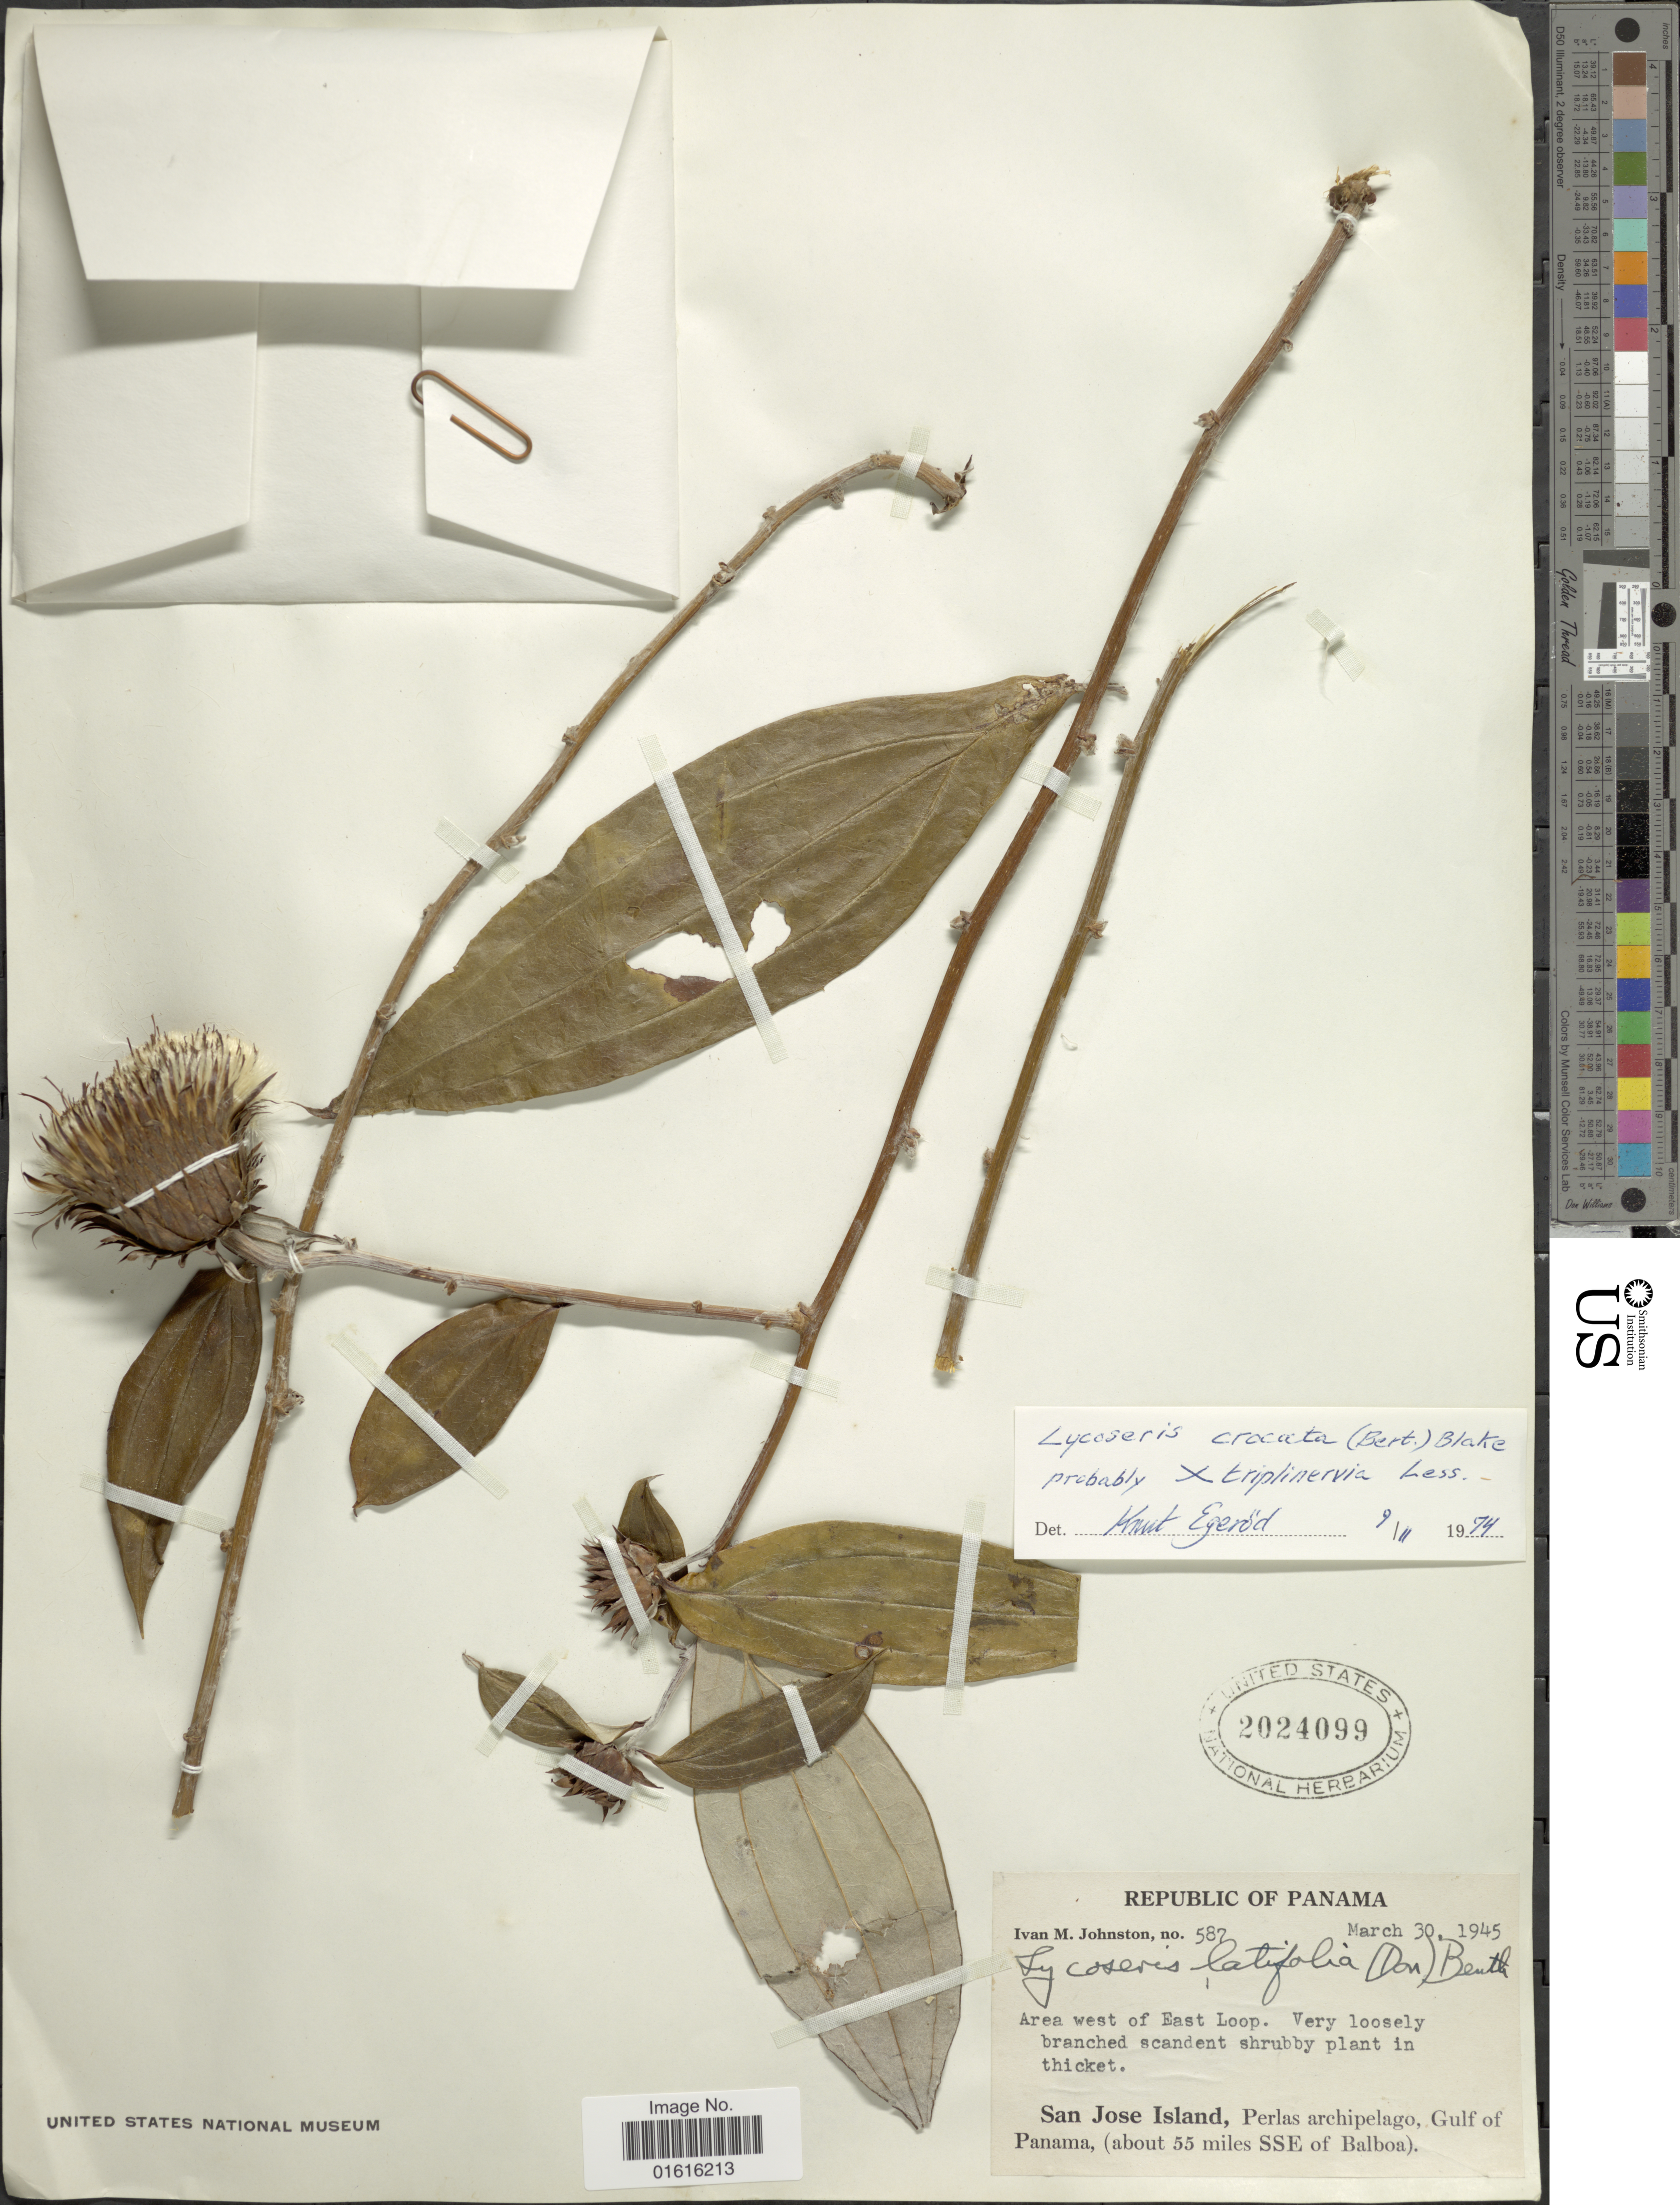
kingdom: Plantae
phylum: Tracheophyta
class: Magnoliopsida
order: Asterales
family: Asteraceae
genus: Lycoseris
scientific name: Lycoseris crocata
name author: S.F. Blake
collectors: I.M. Johnston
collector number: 587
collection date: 1945-03-30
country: Panama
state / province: Panamá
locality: Republic of Panama. Area west of East Loop. San Jose Island, Perlas archipelago, Gulf of Panama, (about 55 miles SSE of Balboa).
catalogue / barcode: US 2024099